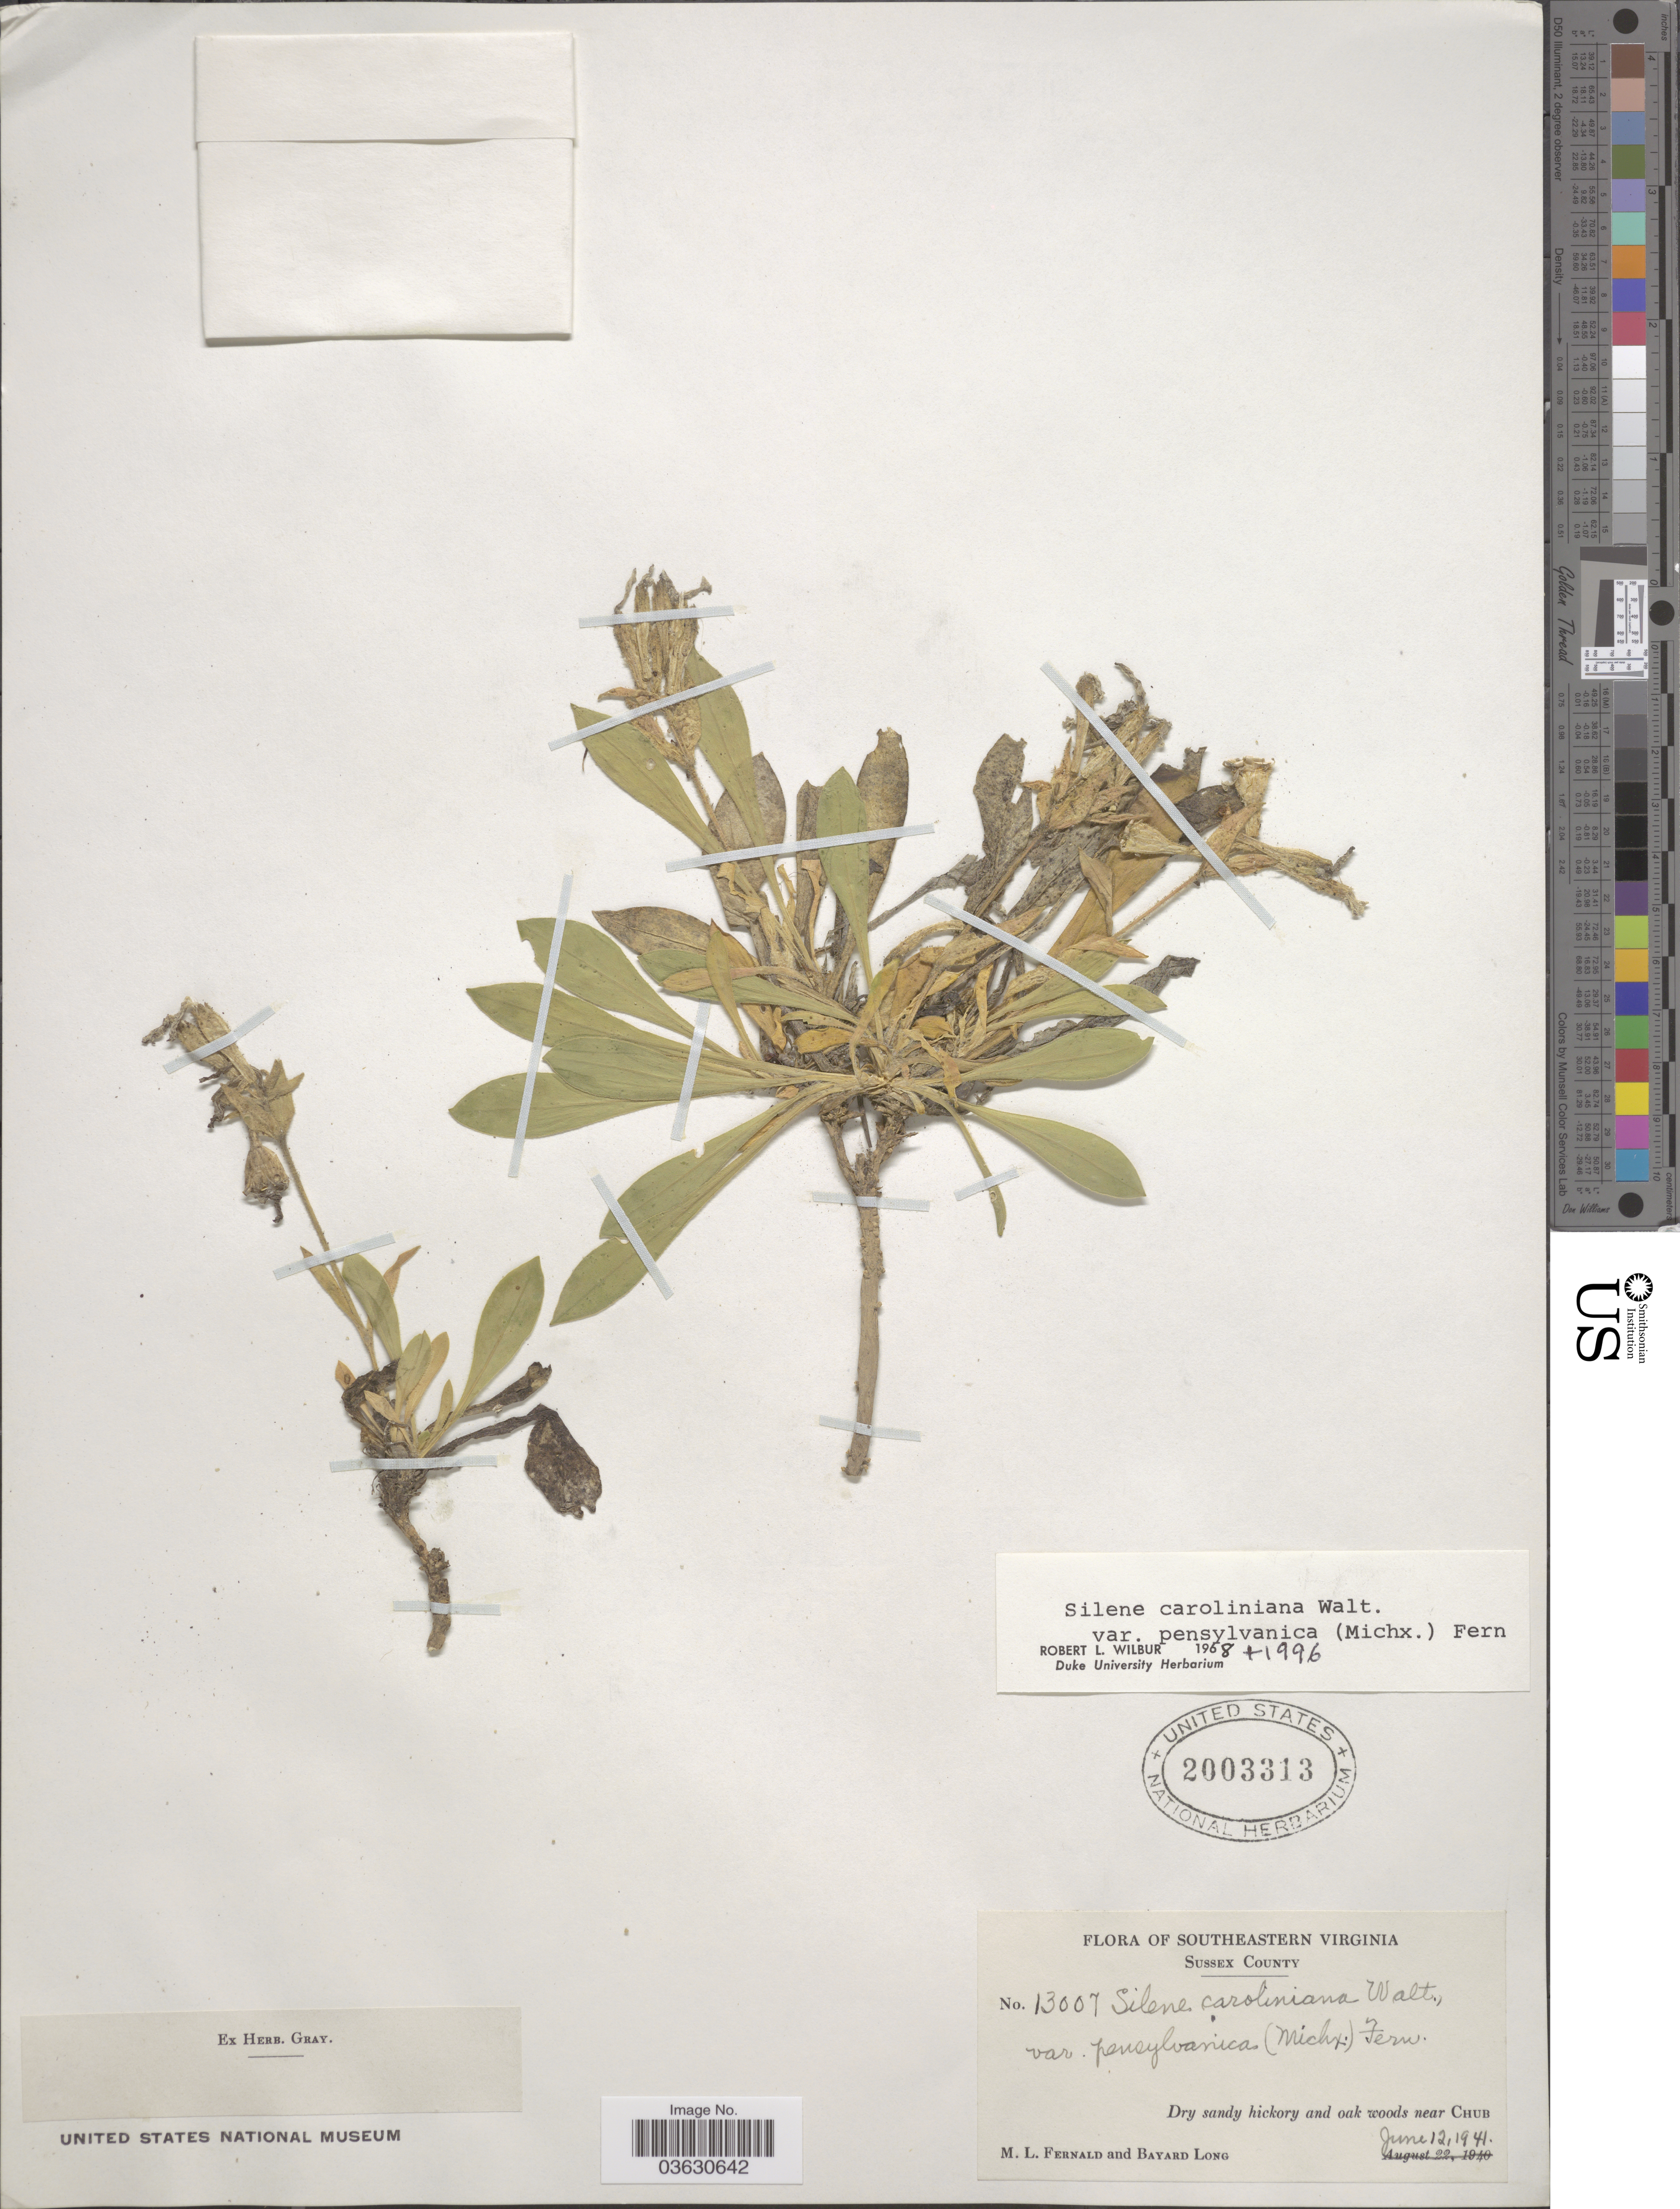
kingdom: Plantae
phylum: Tracheophyta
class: Magnoliopsida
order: Caryophyllales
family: Caryophyllaceae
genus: Silene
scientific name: Silene caroliniana var. pensylvanica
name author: (Michx.) Fernald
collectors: M. L. Fernald & B. Long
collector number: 13007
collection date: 1941-06-12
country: United States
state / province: Virginia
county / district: Sussex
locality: Southeastern Virginia. Sussex County. Dry sandy hickory and oak woods near Chub.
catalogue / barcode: US 2003313